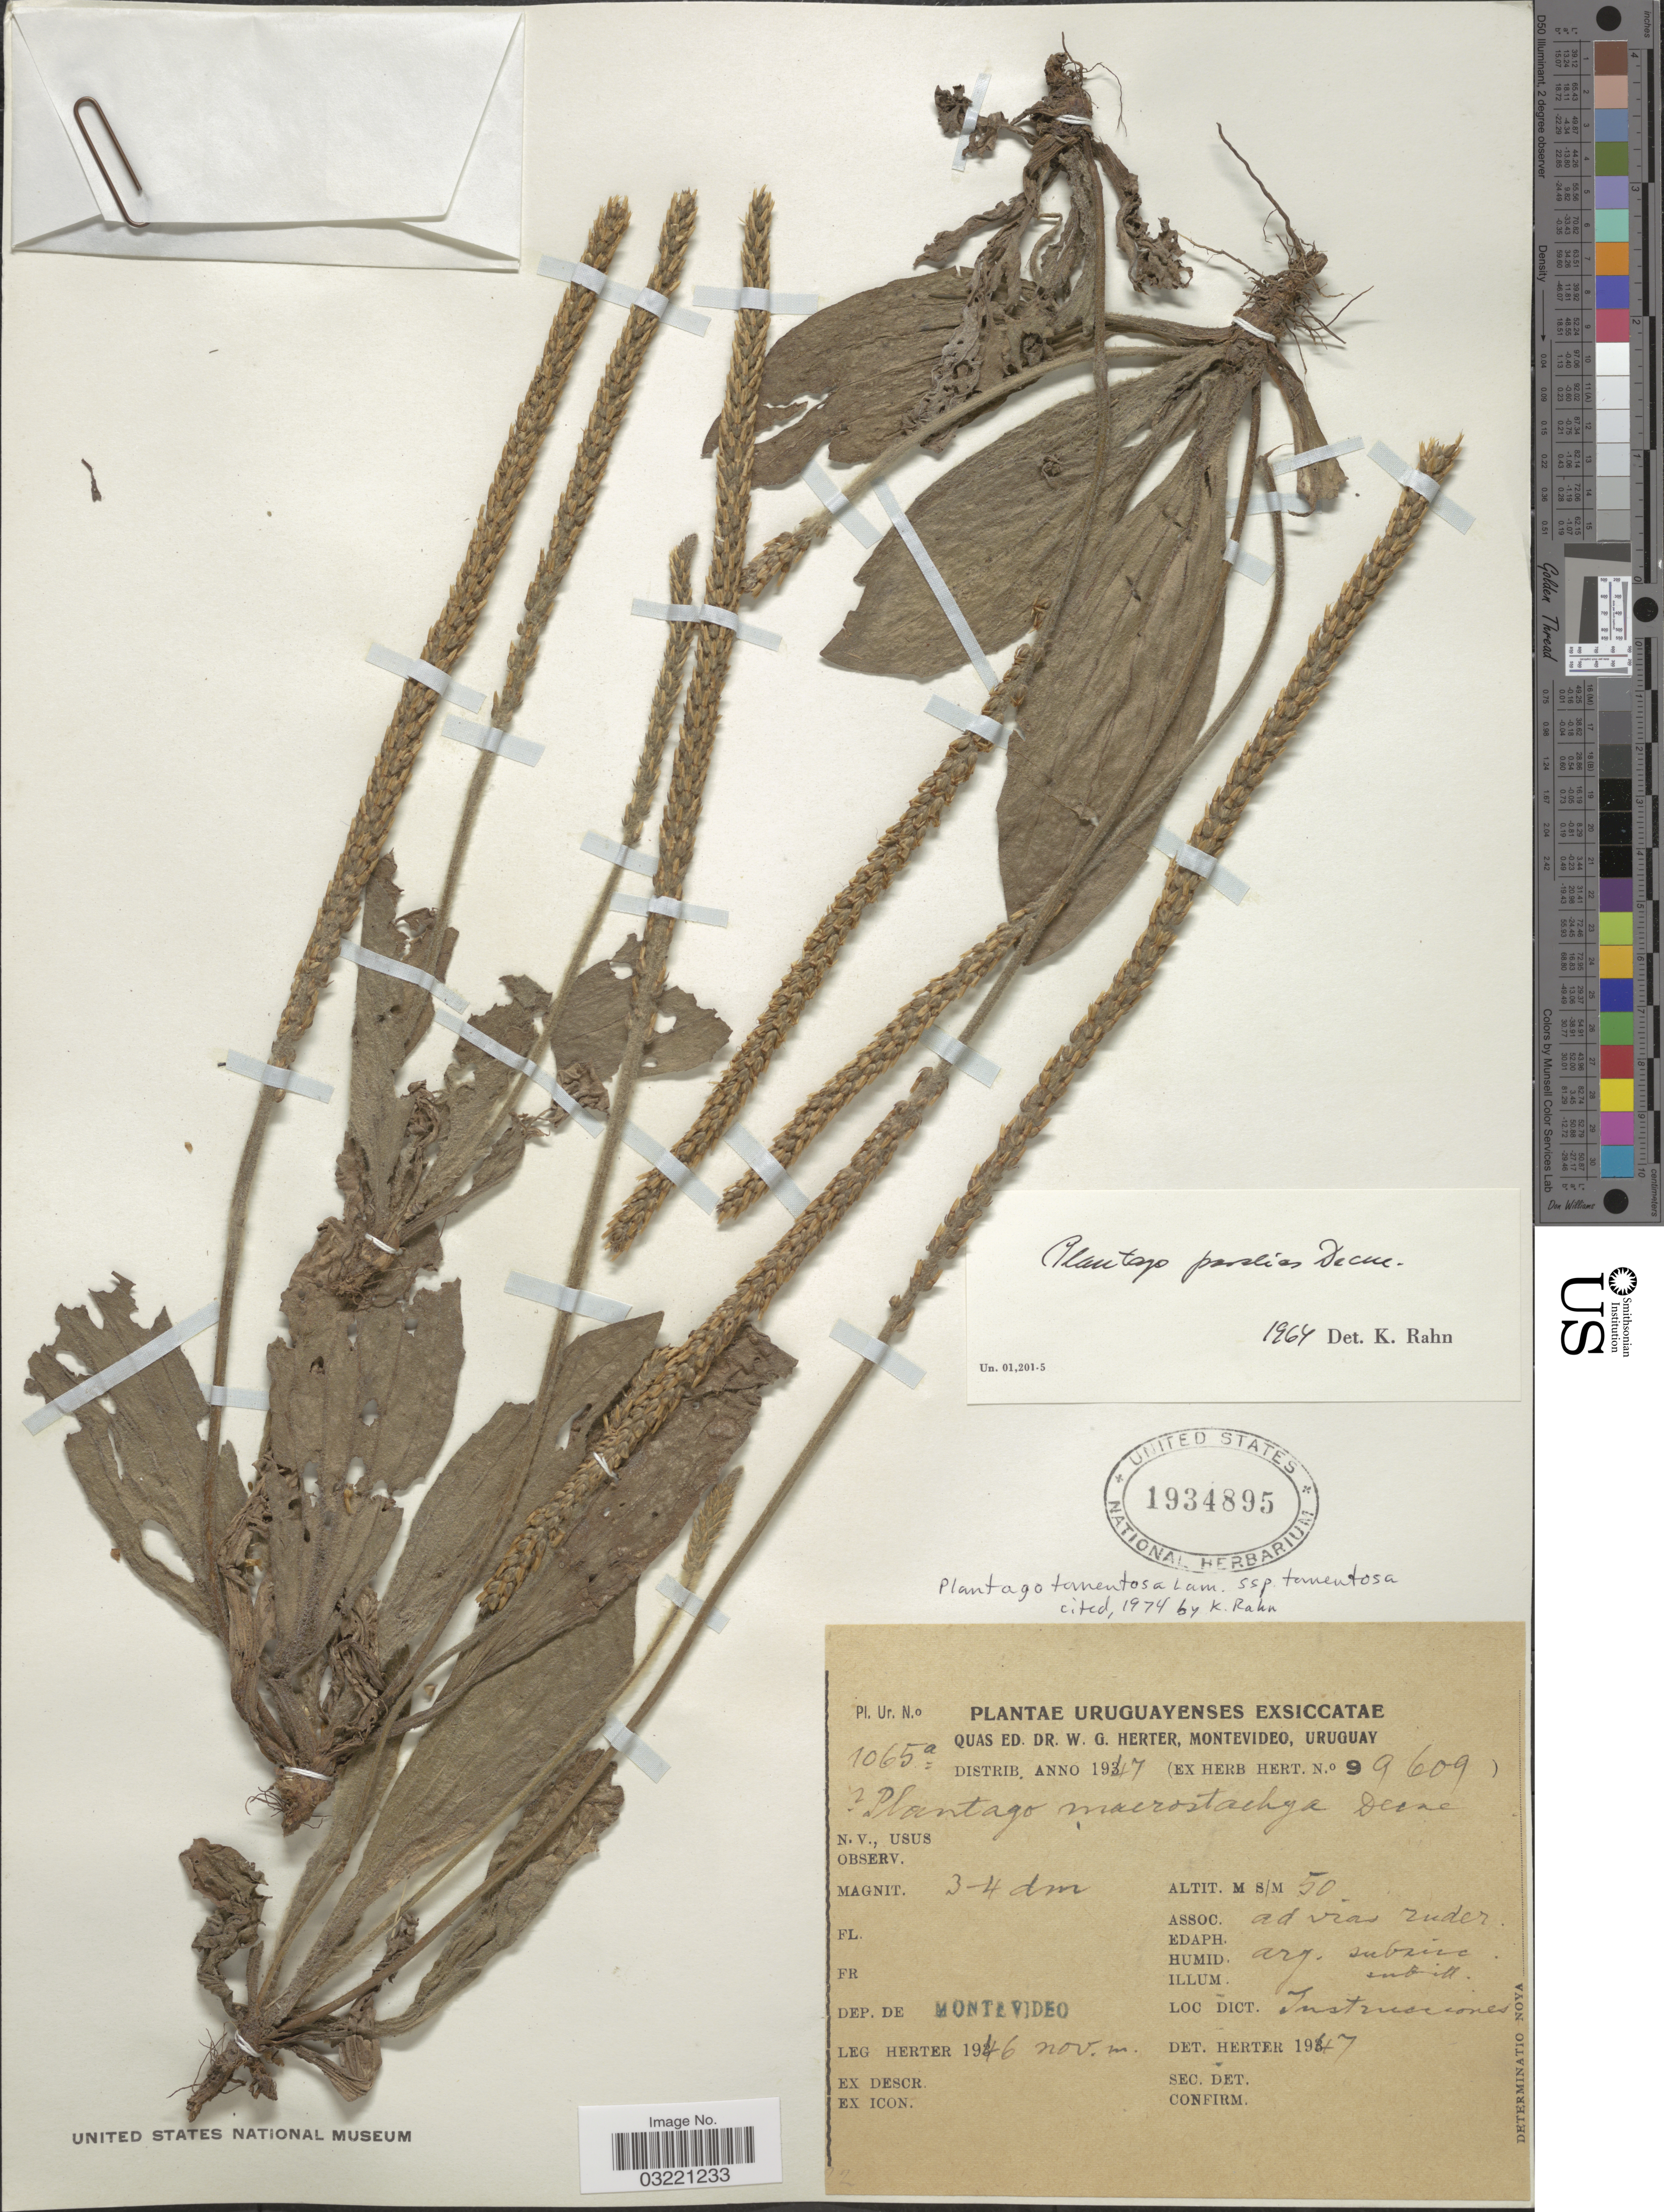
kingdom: Plantae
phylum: Tracheophyta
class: Magnoliopsida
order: Lamiales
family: Plantaginaceae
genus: Plantago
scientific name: Plantago tomentosa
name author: Lam.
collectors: W. G. Herter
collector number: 1065a/99609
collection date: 1946-11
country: Uruguay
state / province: Montevideo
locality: Dep. de Montevideo. Instruociones.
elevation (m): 50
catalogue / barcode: US 1934895